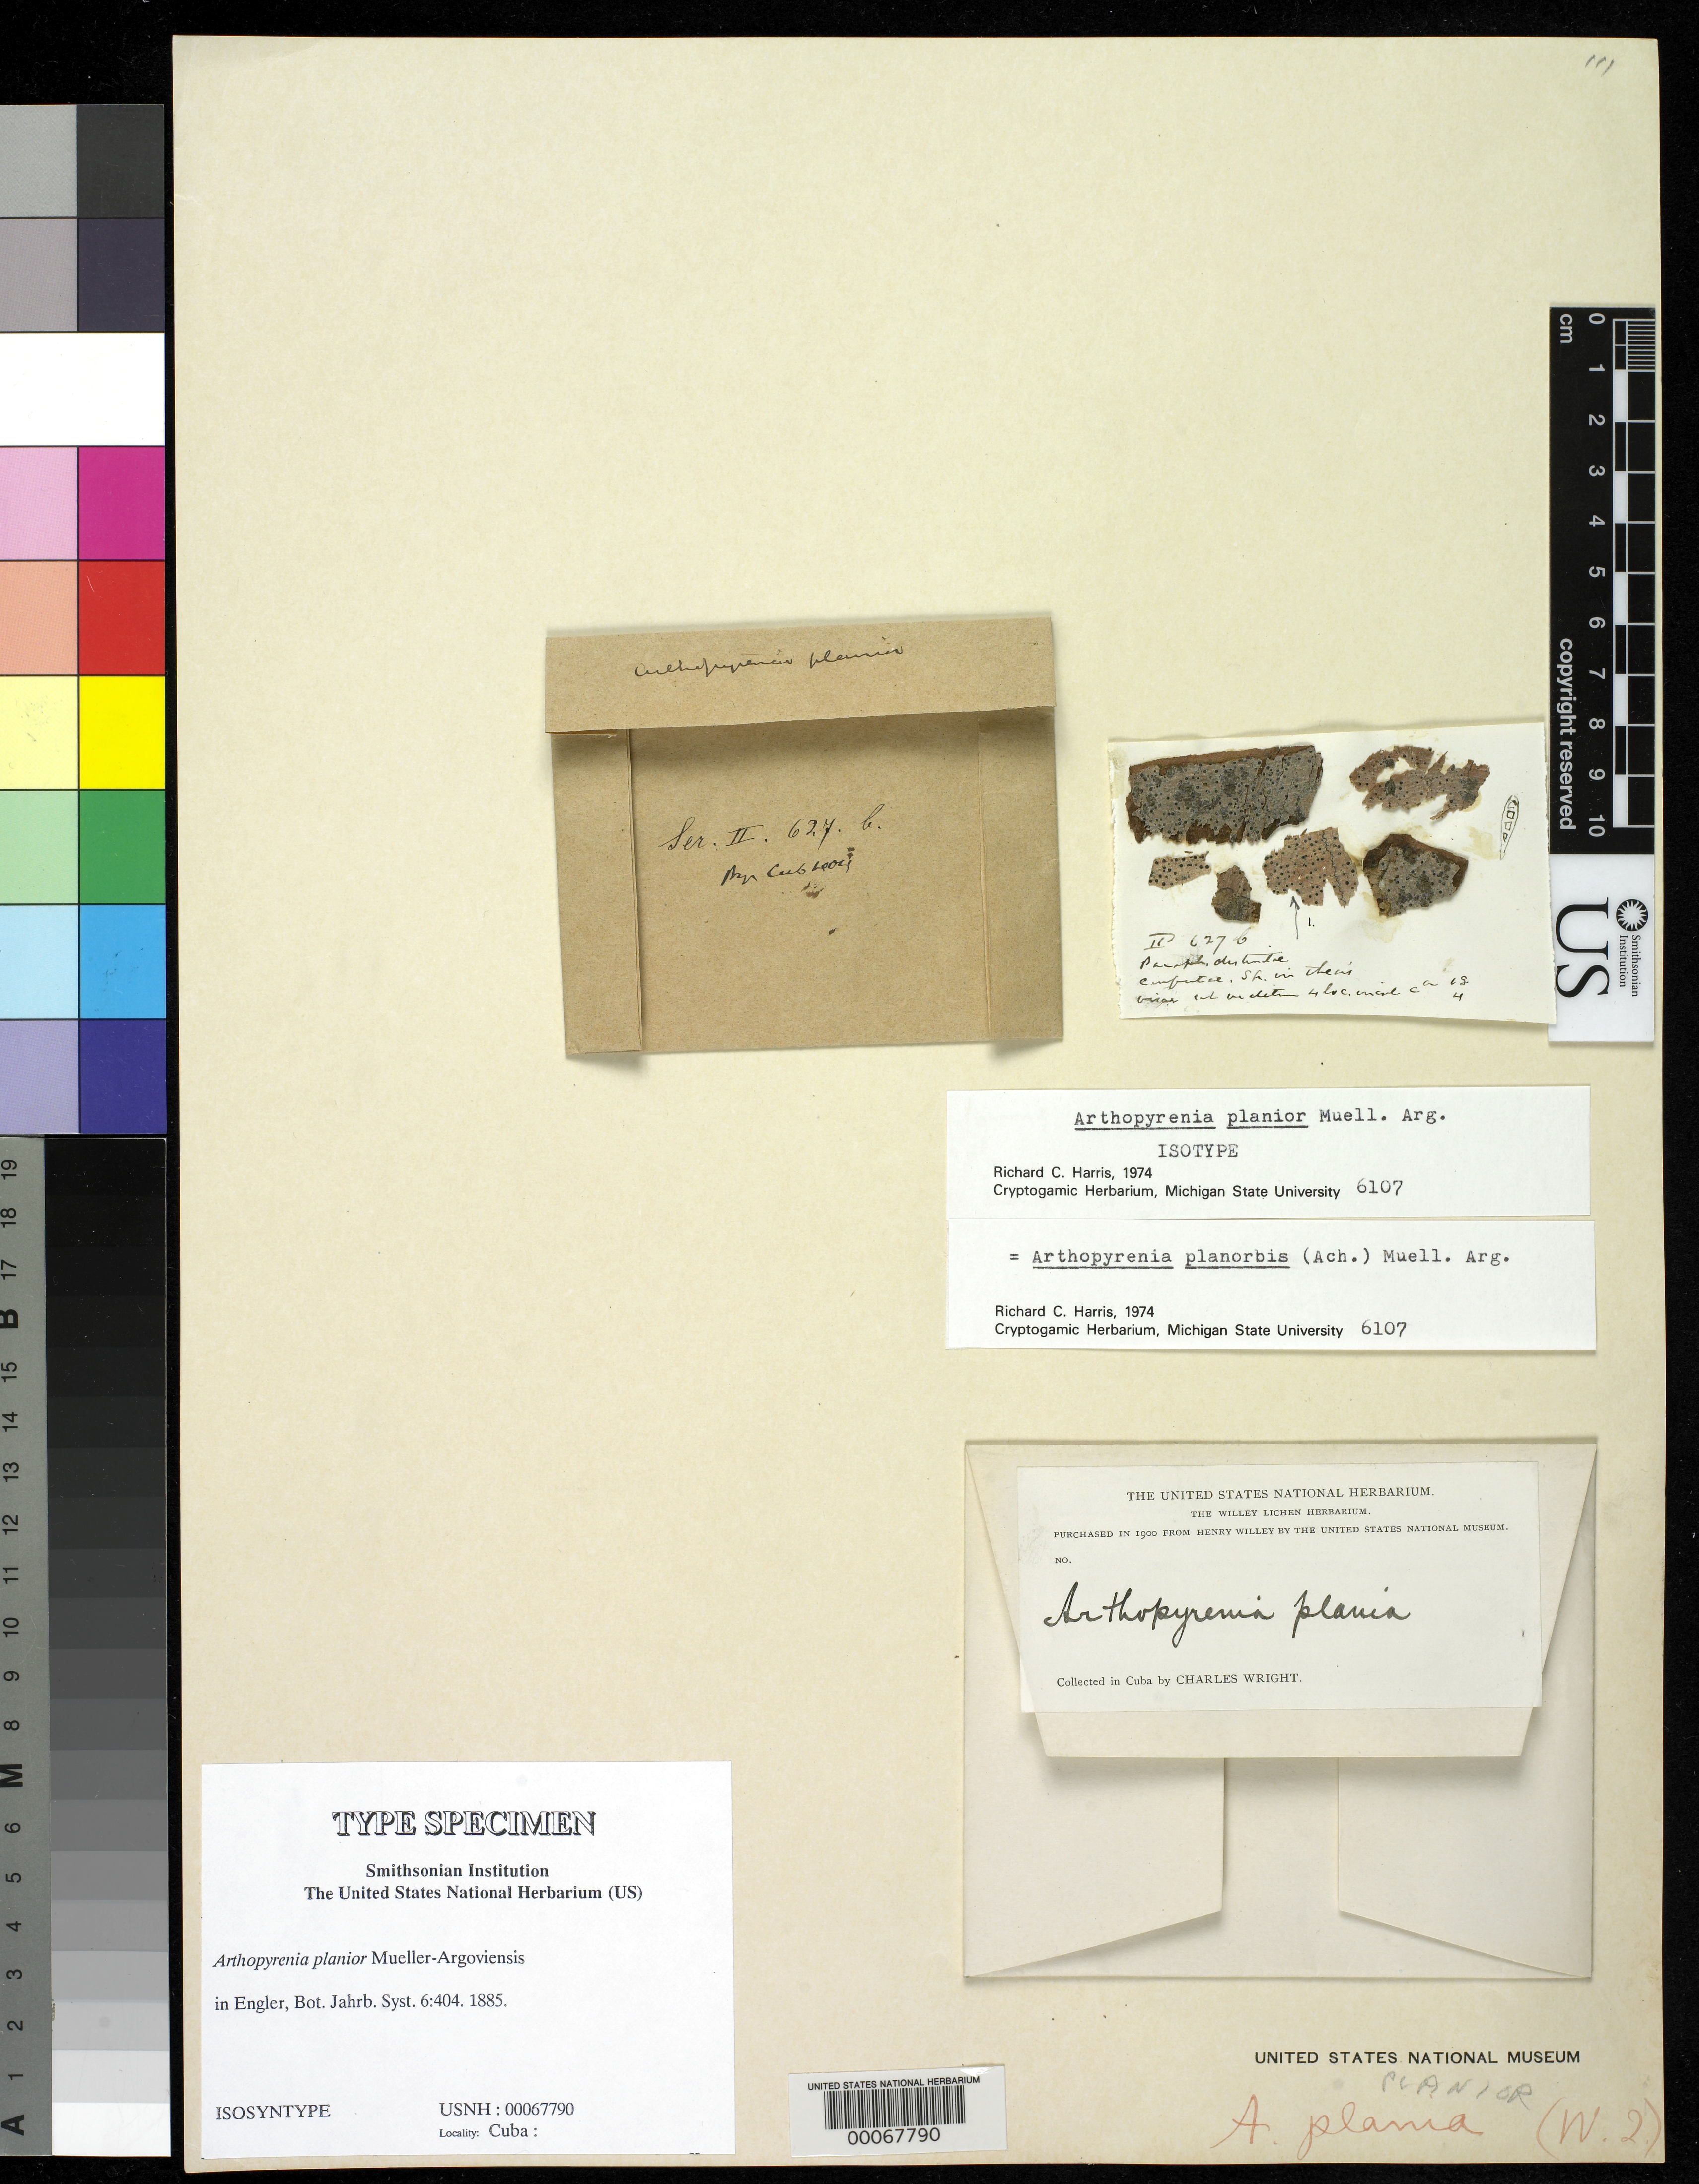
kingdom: Fungi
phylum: Ascomycota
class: Dothideomycetes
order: Pleosporales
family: Arthopyreniaceae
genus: Arthopyrenia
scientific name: Arthopyrenia planior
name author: Müll. Arg. in Engl.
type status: Isosyntype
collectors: C. Wright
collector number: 627a, 627b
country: Cuba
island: Greater Antilles